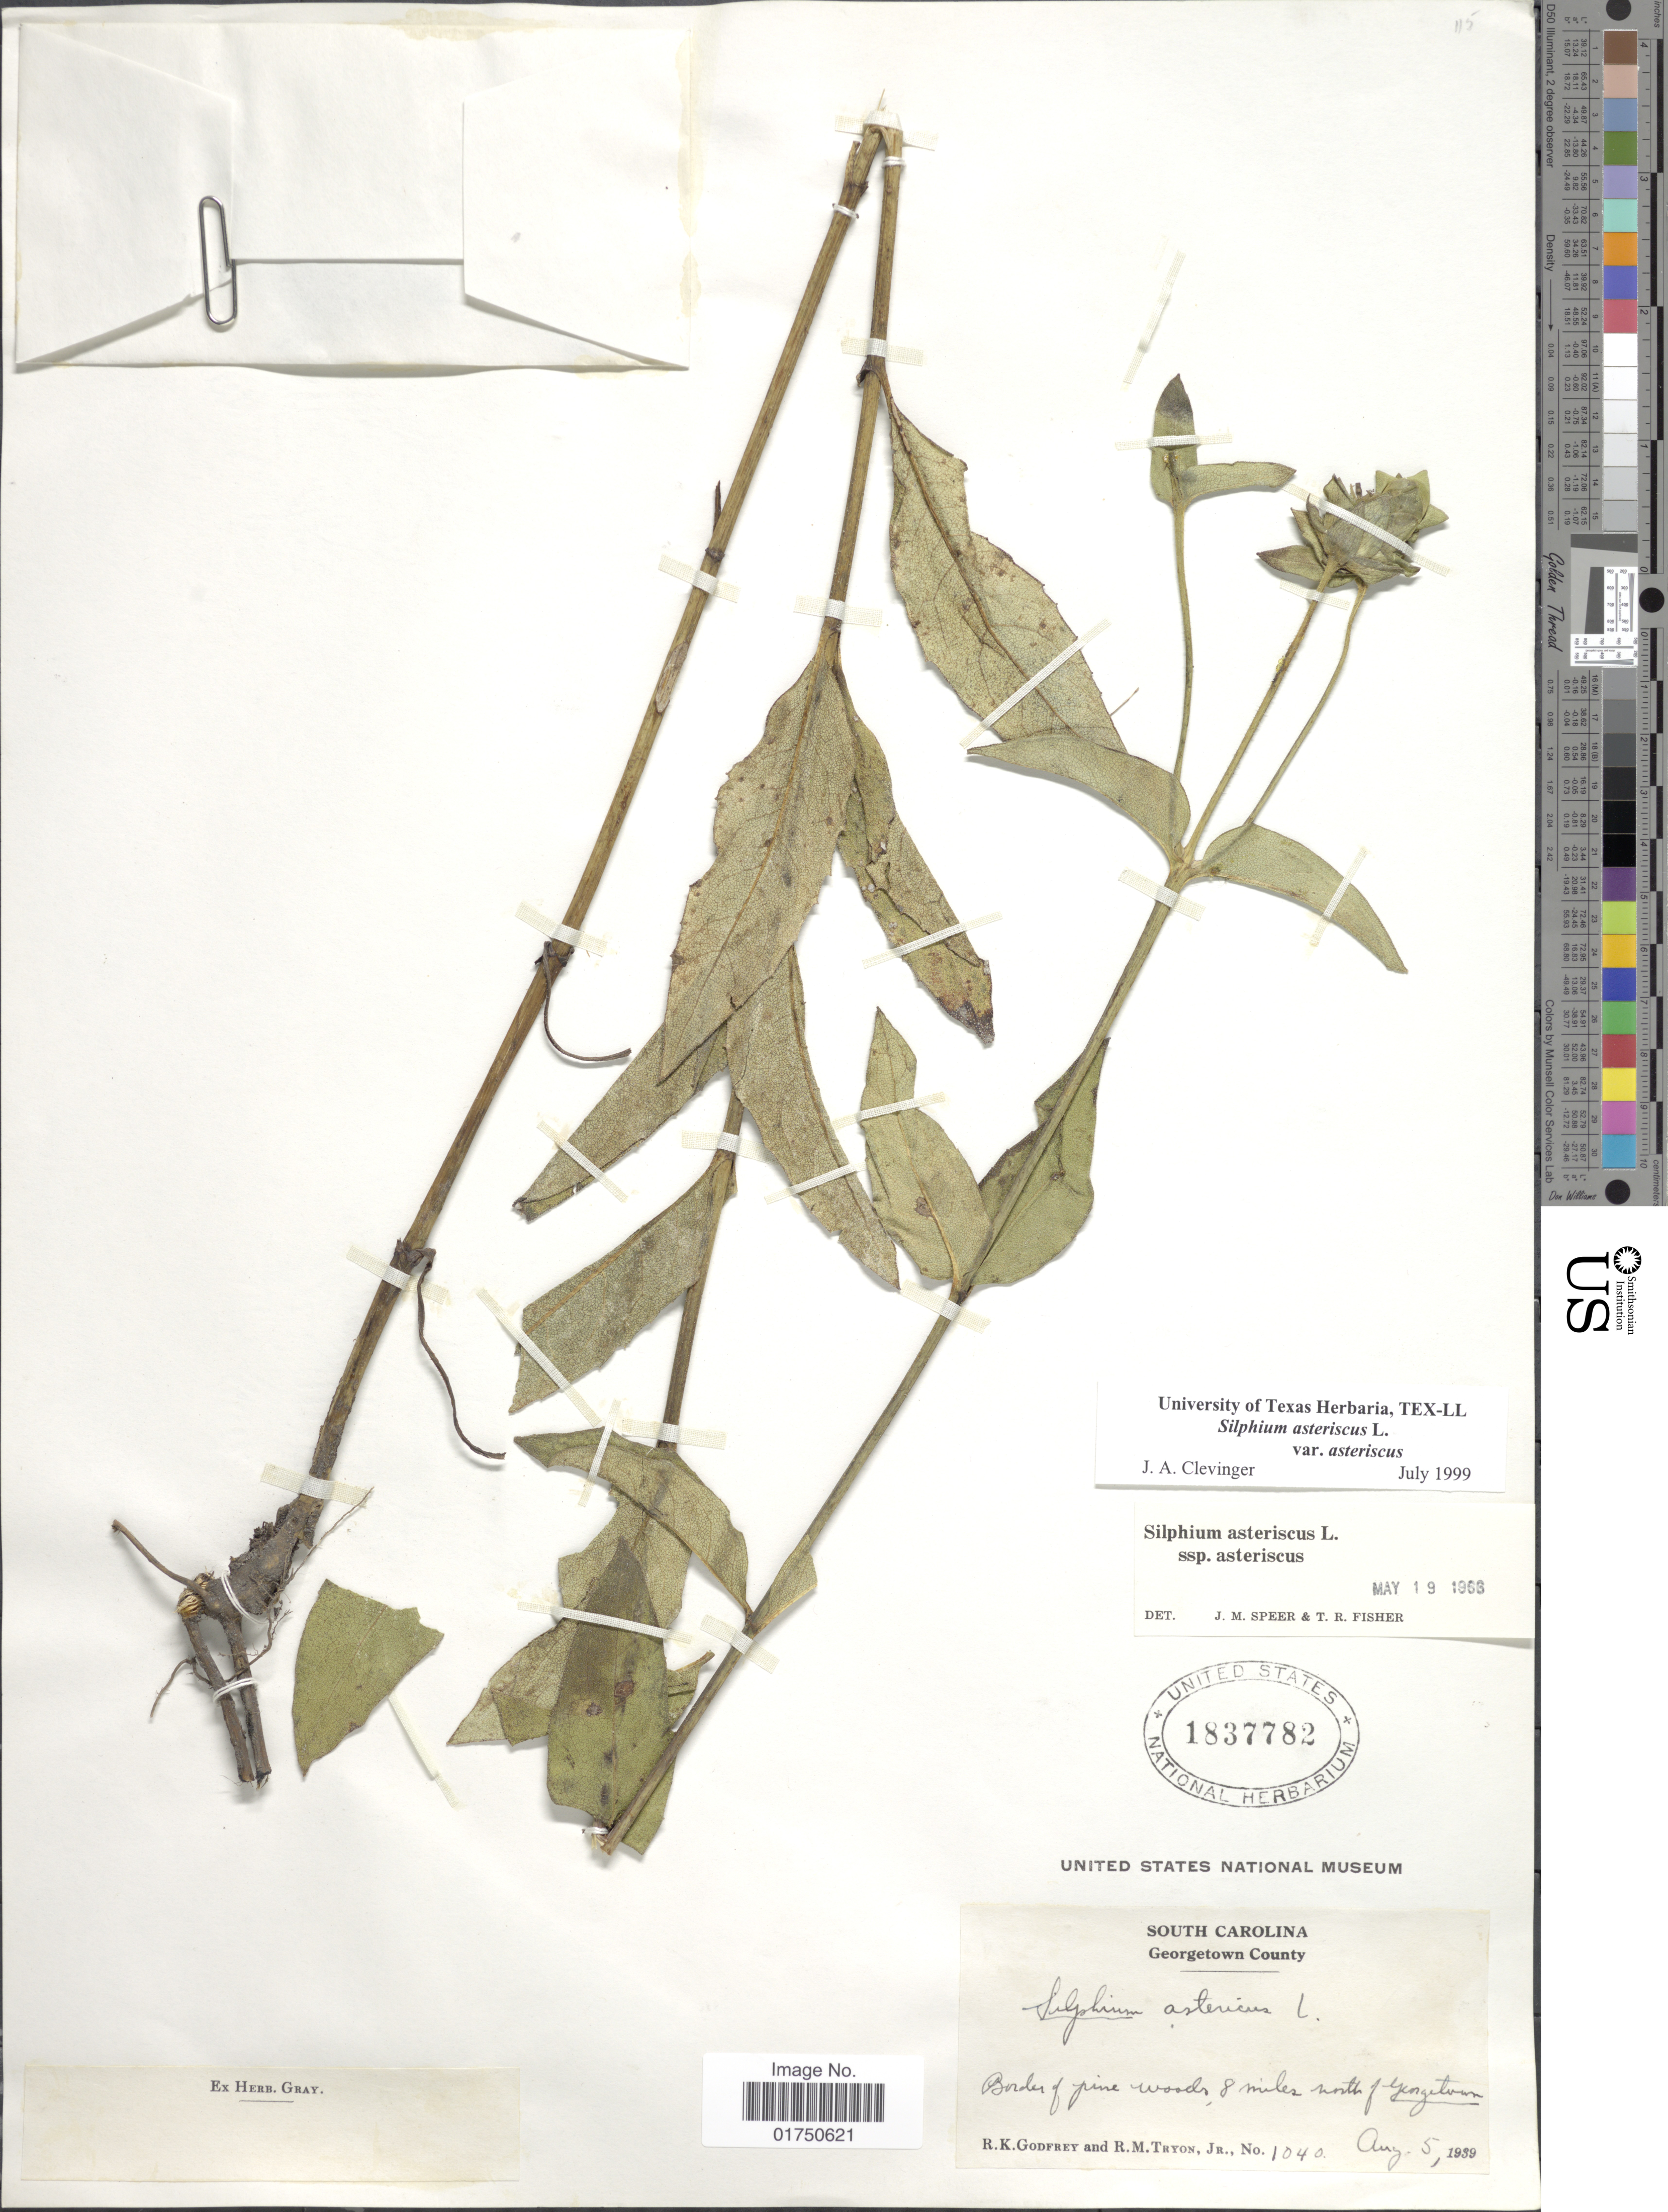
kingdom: Plantae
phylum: Tracheophyta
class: Magnoliopsida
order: Asterales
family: Asteraceae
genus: Silphium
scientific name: Silphium asteriscus var. asteriscus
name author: L.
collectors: R. K. Godfrey & R. M. Tryon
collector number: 1040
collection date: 1839-08-05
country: United States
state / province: South Carolina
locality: Georgetown County. Border of pine woods, 8 miles north of Georgetown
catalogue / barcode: US 1837782